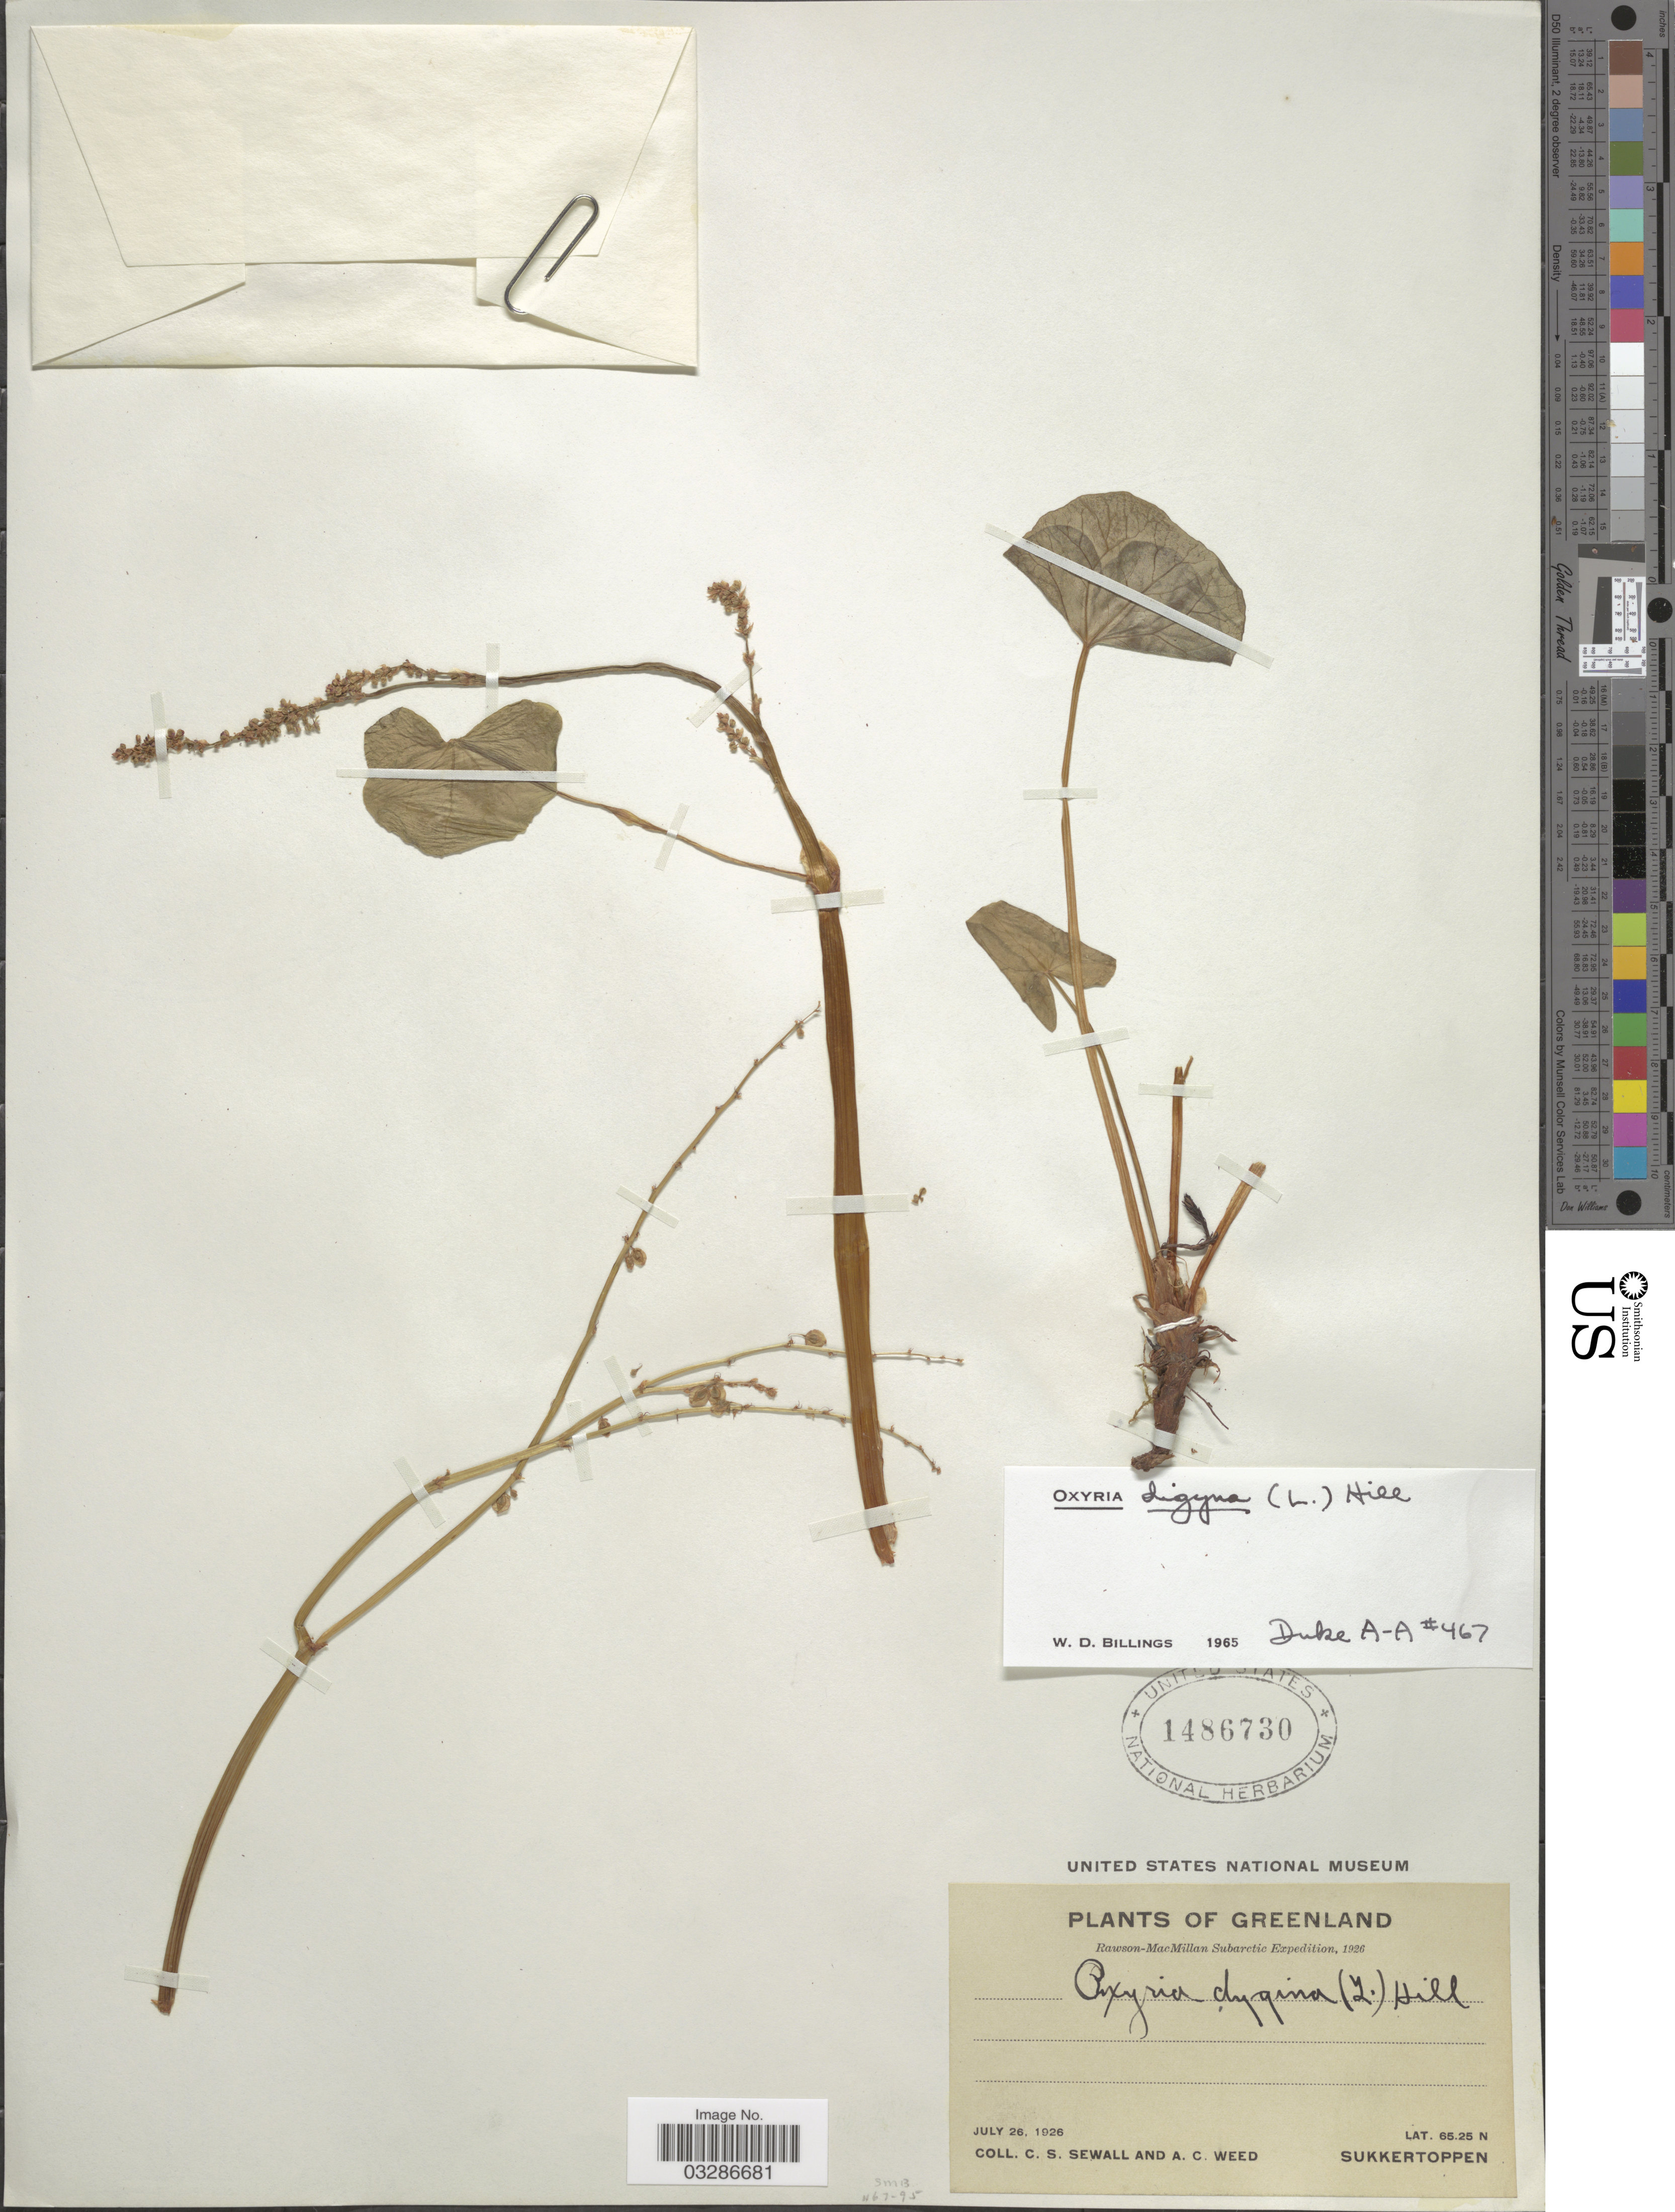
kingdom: Plantae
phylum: Tracheophyta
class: Magnoliopsida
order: Caryophyllales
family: Polygonaceae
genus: Oxyria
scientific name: Oxyria digyna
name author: (L.) Hill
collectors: C. Sewall & A. Weed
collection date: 1926-07-26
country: Greenland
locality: Sukkertoppen.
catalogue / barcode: US 1486730